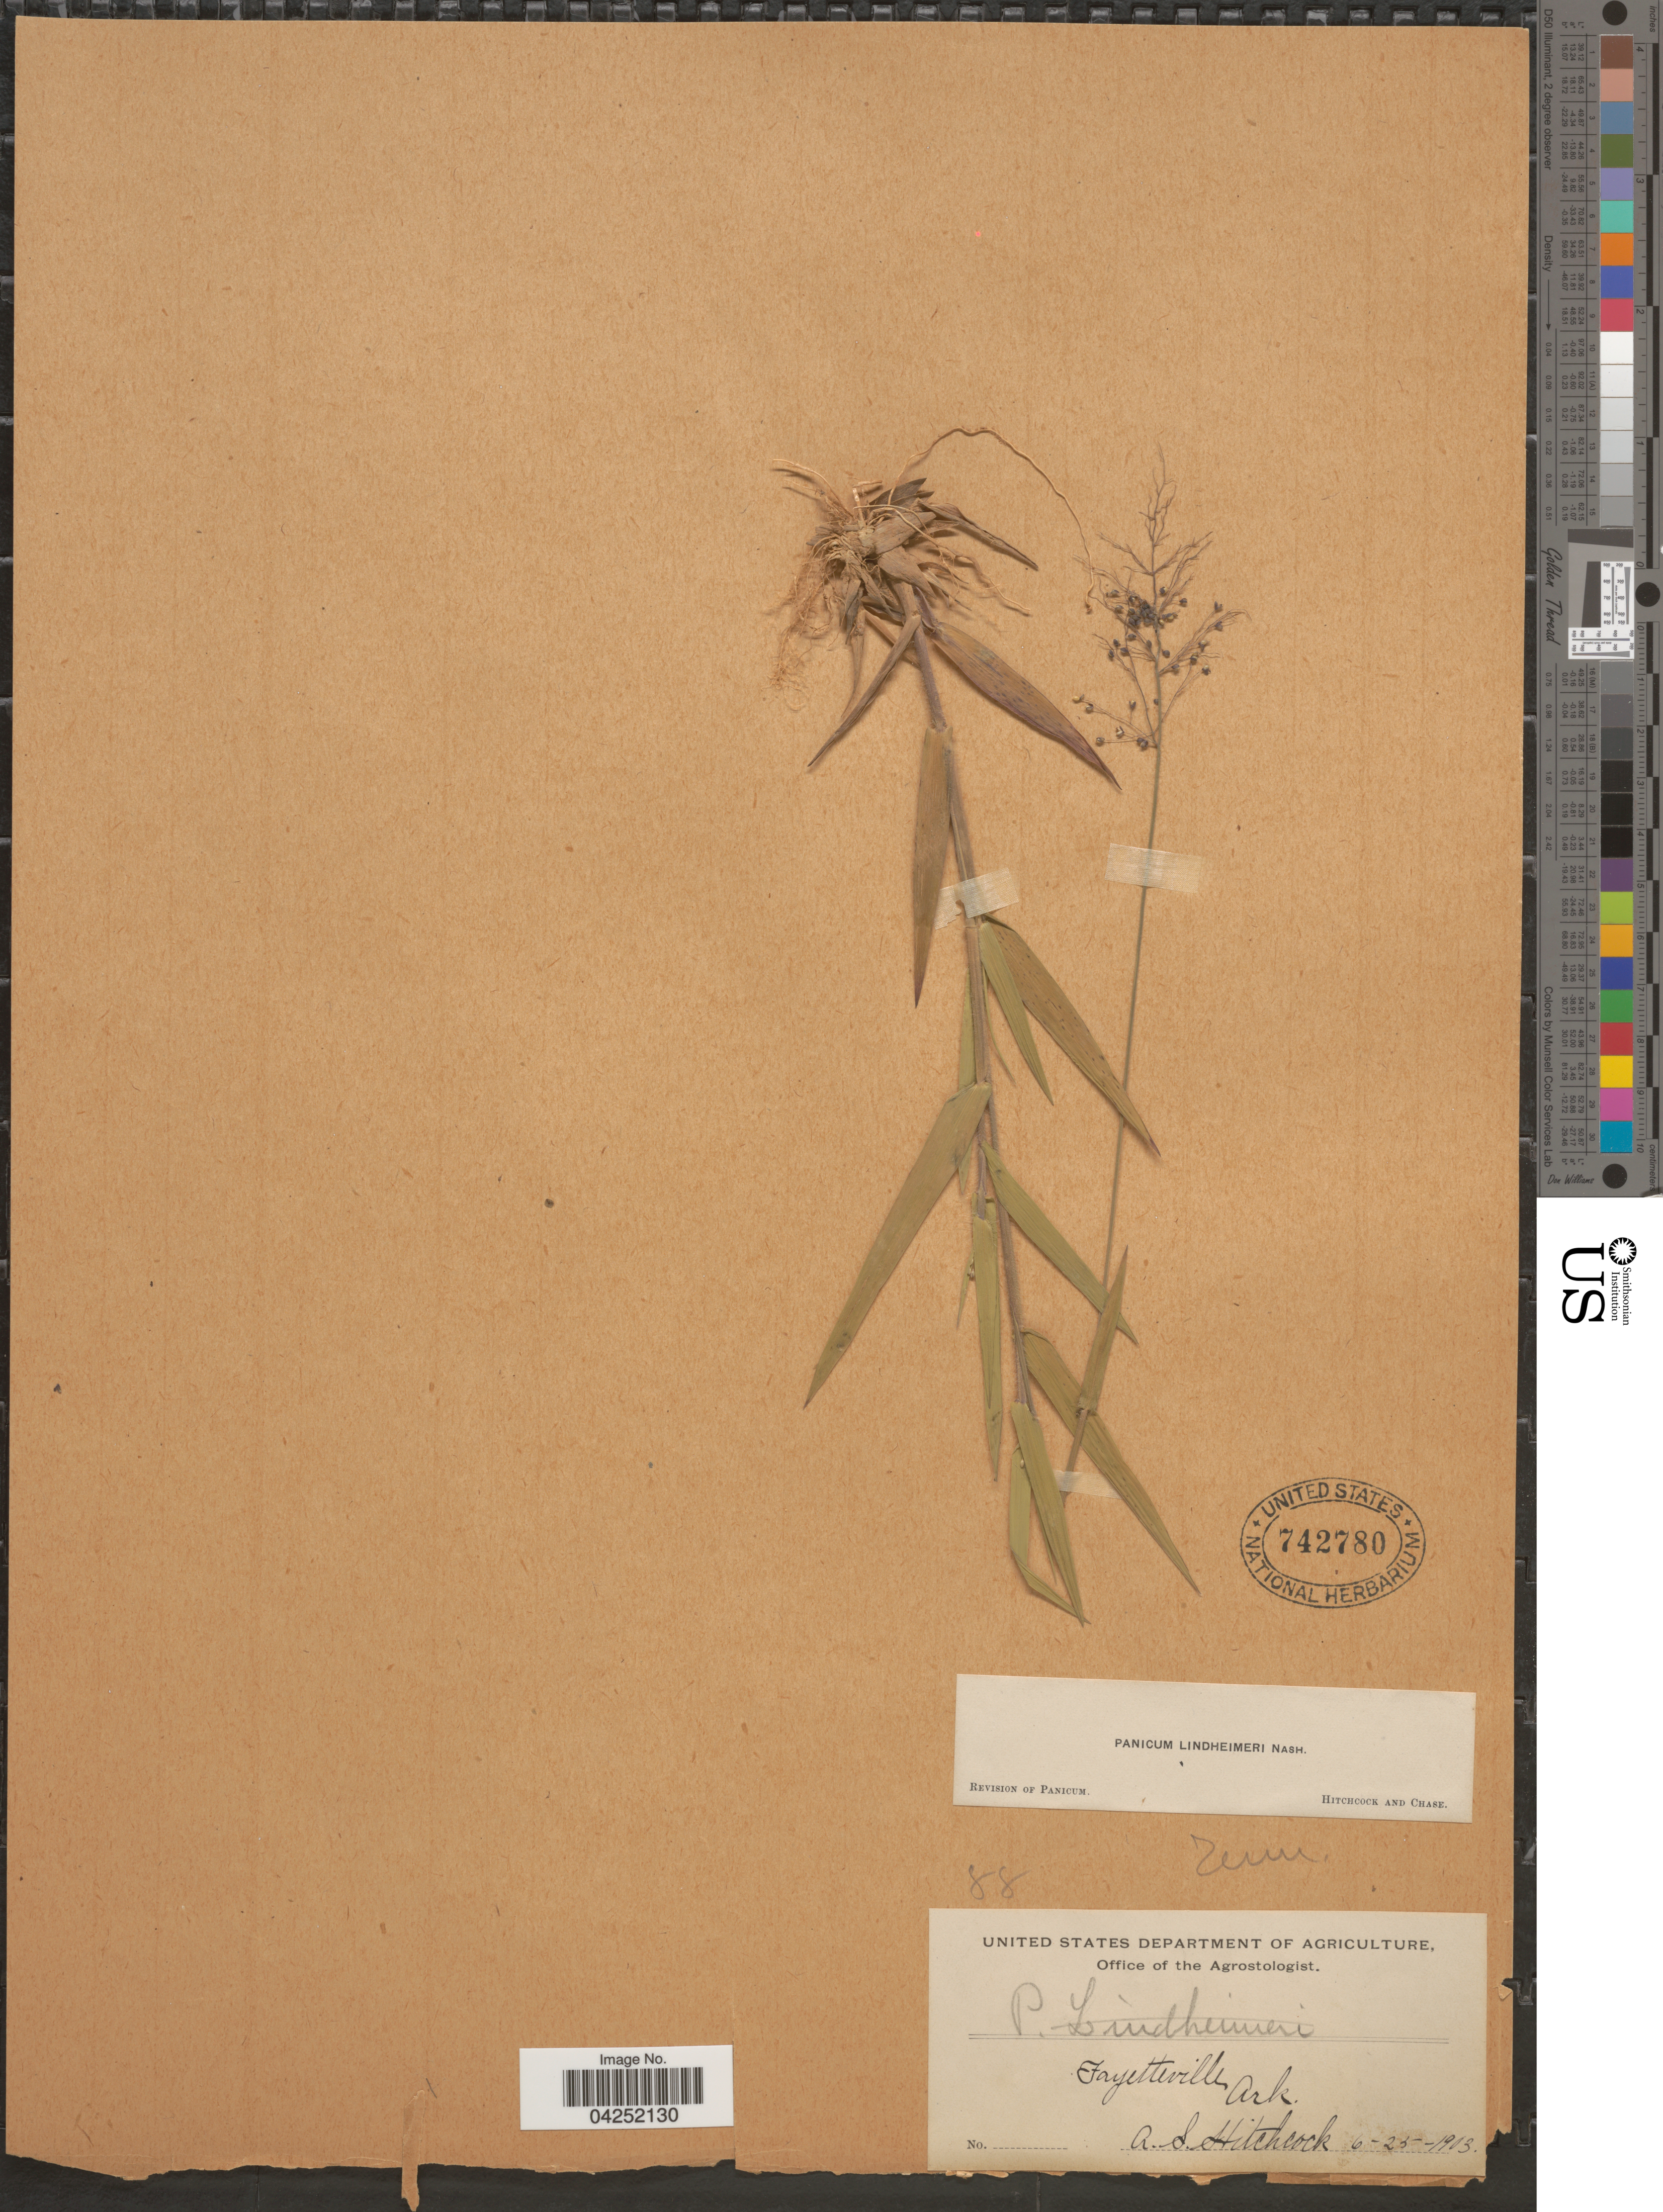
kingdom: Plantae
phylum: Tracheophyta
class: Liliopsida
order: Poales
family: Poaceae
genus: Dichanthelium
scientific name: Dichanthelium acuminatum var. lindheimeri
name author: (Nash) Gould & C.A. Clark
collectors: A. S. Hitchcock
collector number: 88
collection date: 1903-06-25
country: United States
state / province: Arkansas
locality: Fayetteville.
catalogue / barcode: US 742780